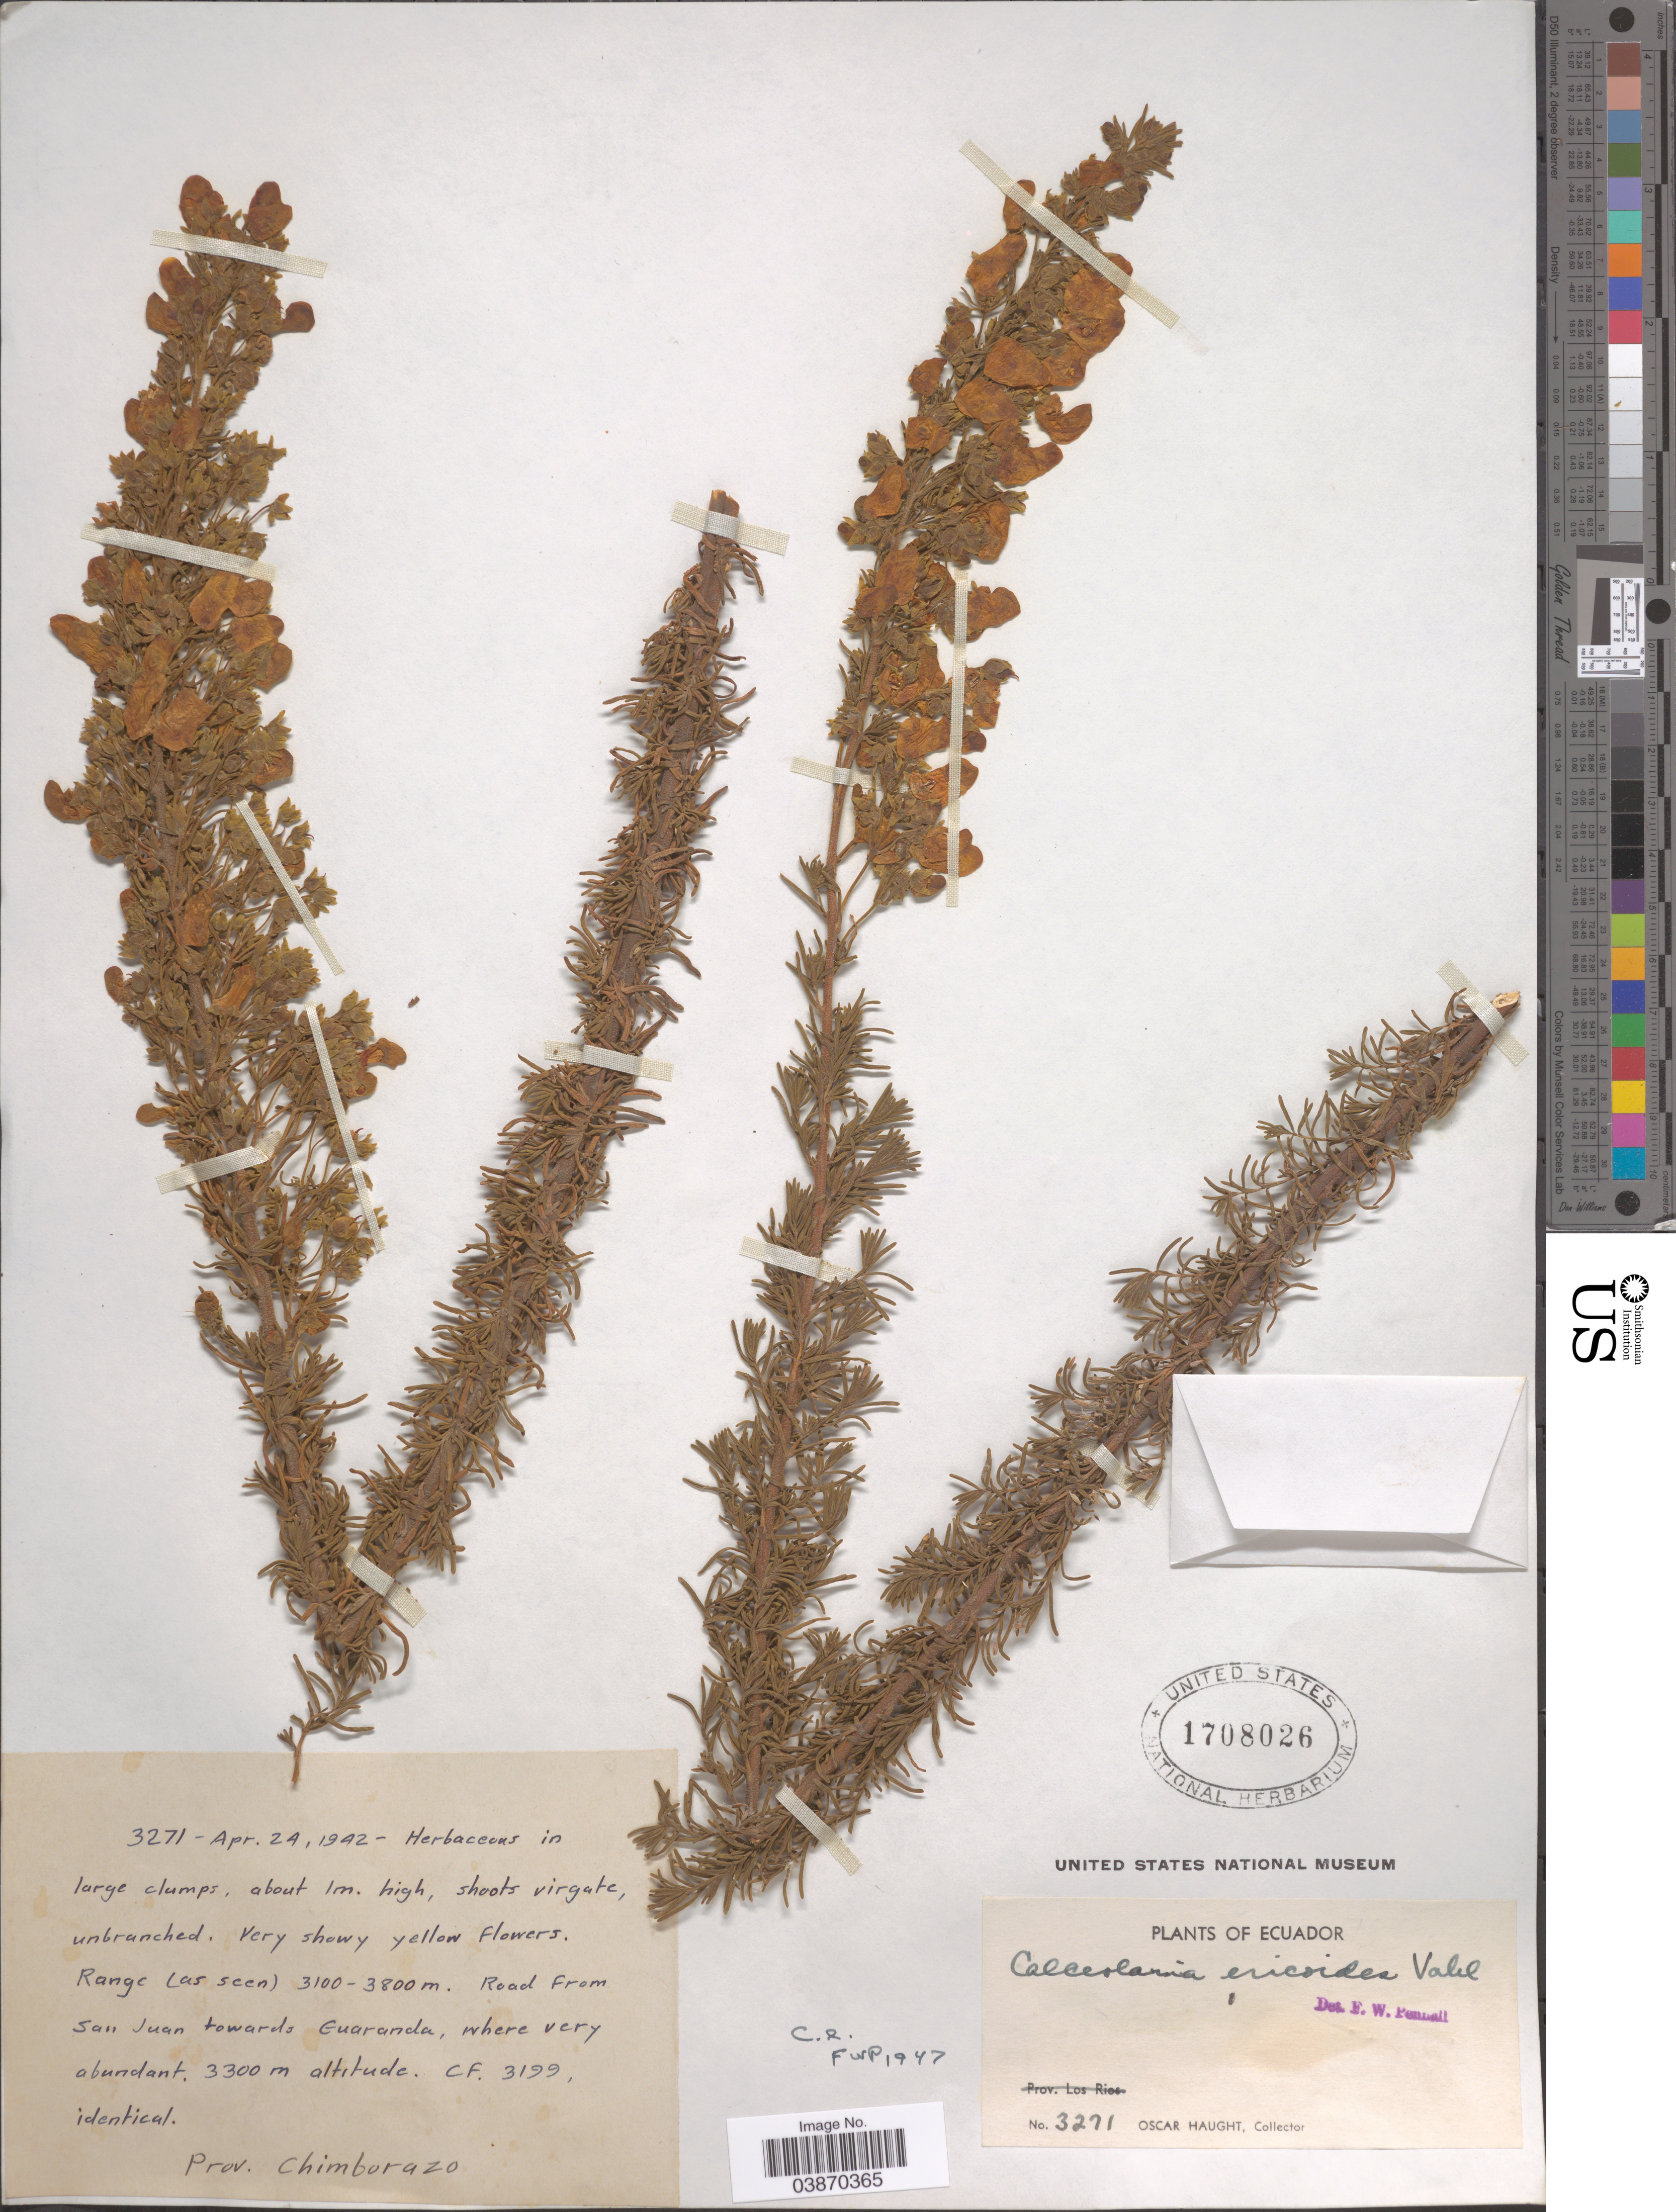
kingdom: Plantae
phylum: Tracheophyta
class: Magnoliopsida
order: Lamiales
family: Calceolariaceae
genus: Calceolaria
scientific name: Calceolaria ericoides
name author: Juss. ex Vahl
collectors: O. L. Haught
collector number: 3271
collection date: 1942-04-24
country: Ecuador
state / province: Chimborazo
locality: Road from San Juan towards Guaranda.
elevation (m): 3300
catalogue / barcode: US 1708026